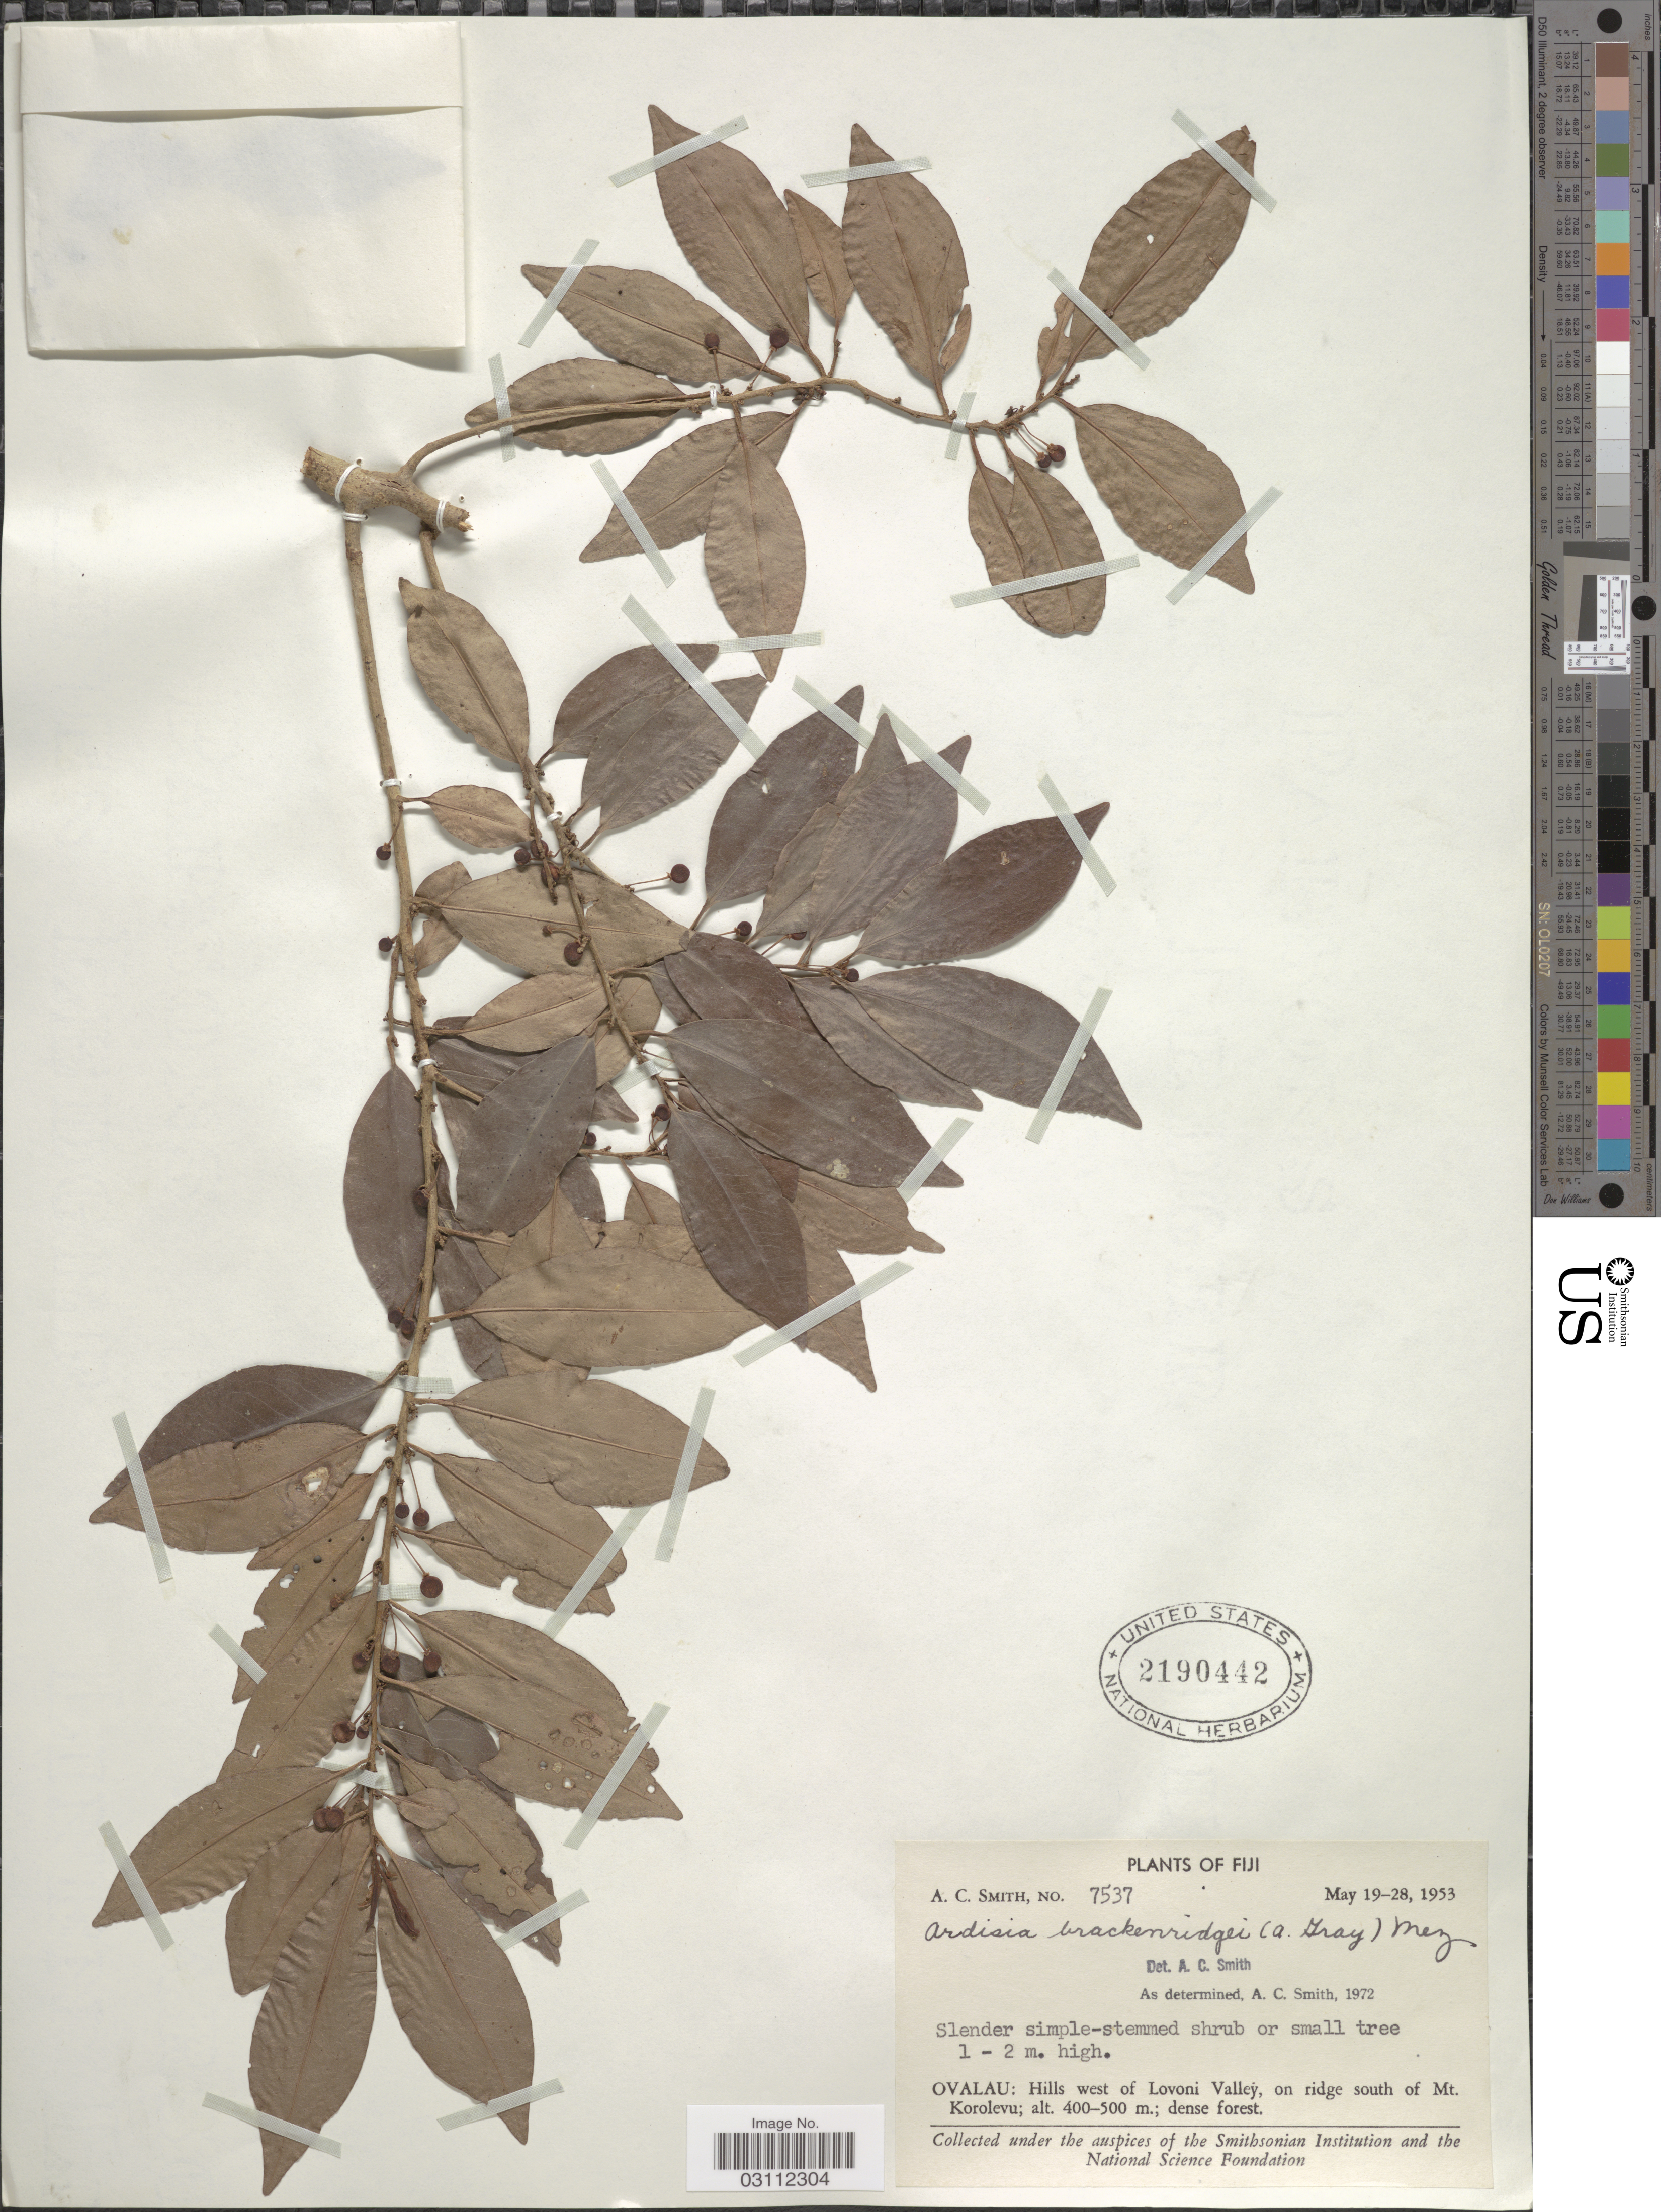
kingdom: Plantae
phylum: Tracheophyta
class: Magnoliopsida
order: Ericales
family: Primulaceae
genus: Ardisia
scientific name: Ardisia brackenridgei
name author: (A. Gray) Mez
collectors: A. C. Smith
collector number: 7537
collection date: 1953-05-19/1953-05-28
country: Fiji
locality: Ovalau: Hills west of Lovoni Valley, on ridge south of Mt. Korolevu.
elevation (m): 400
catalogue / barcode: US 2190442